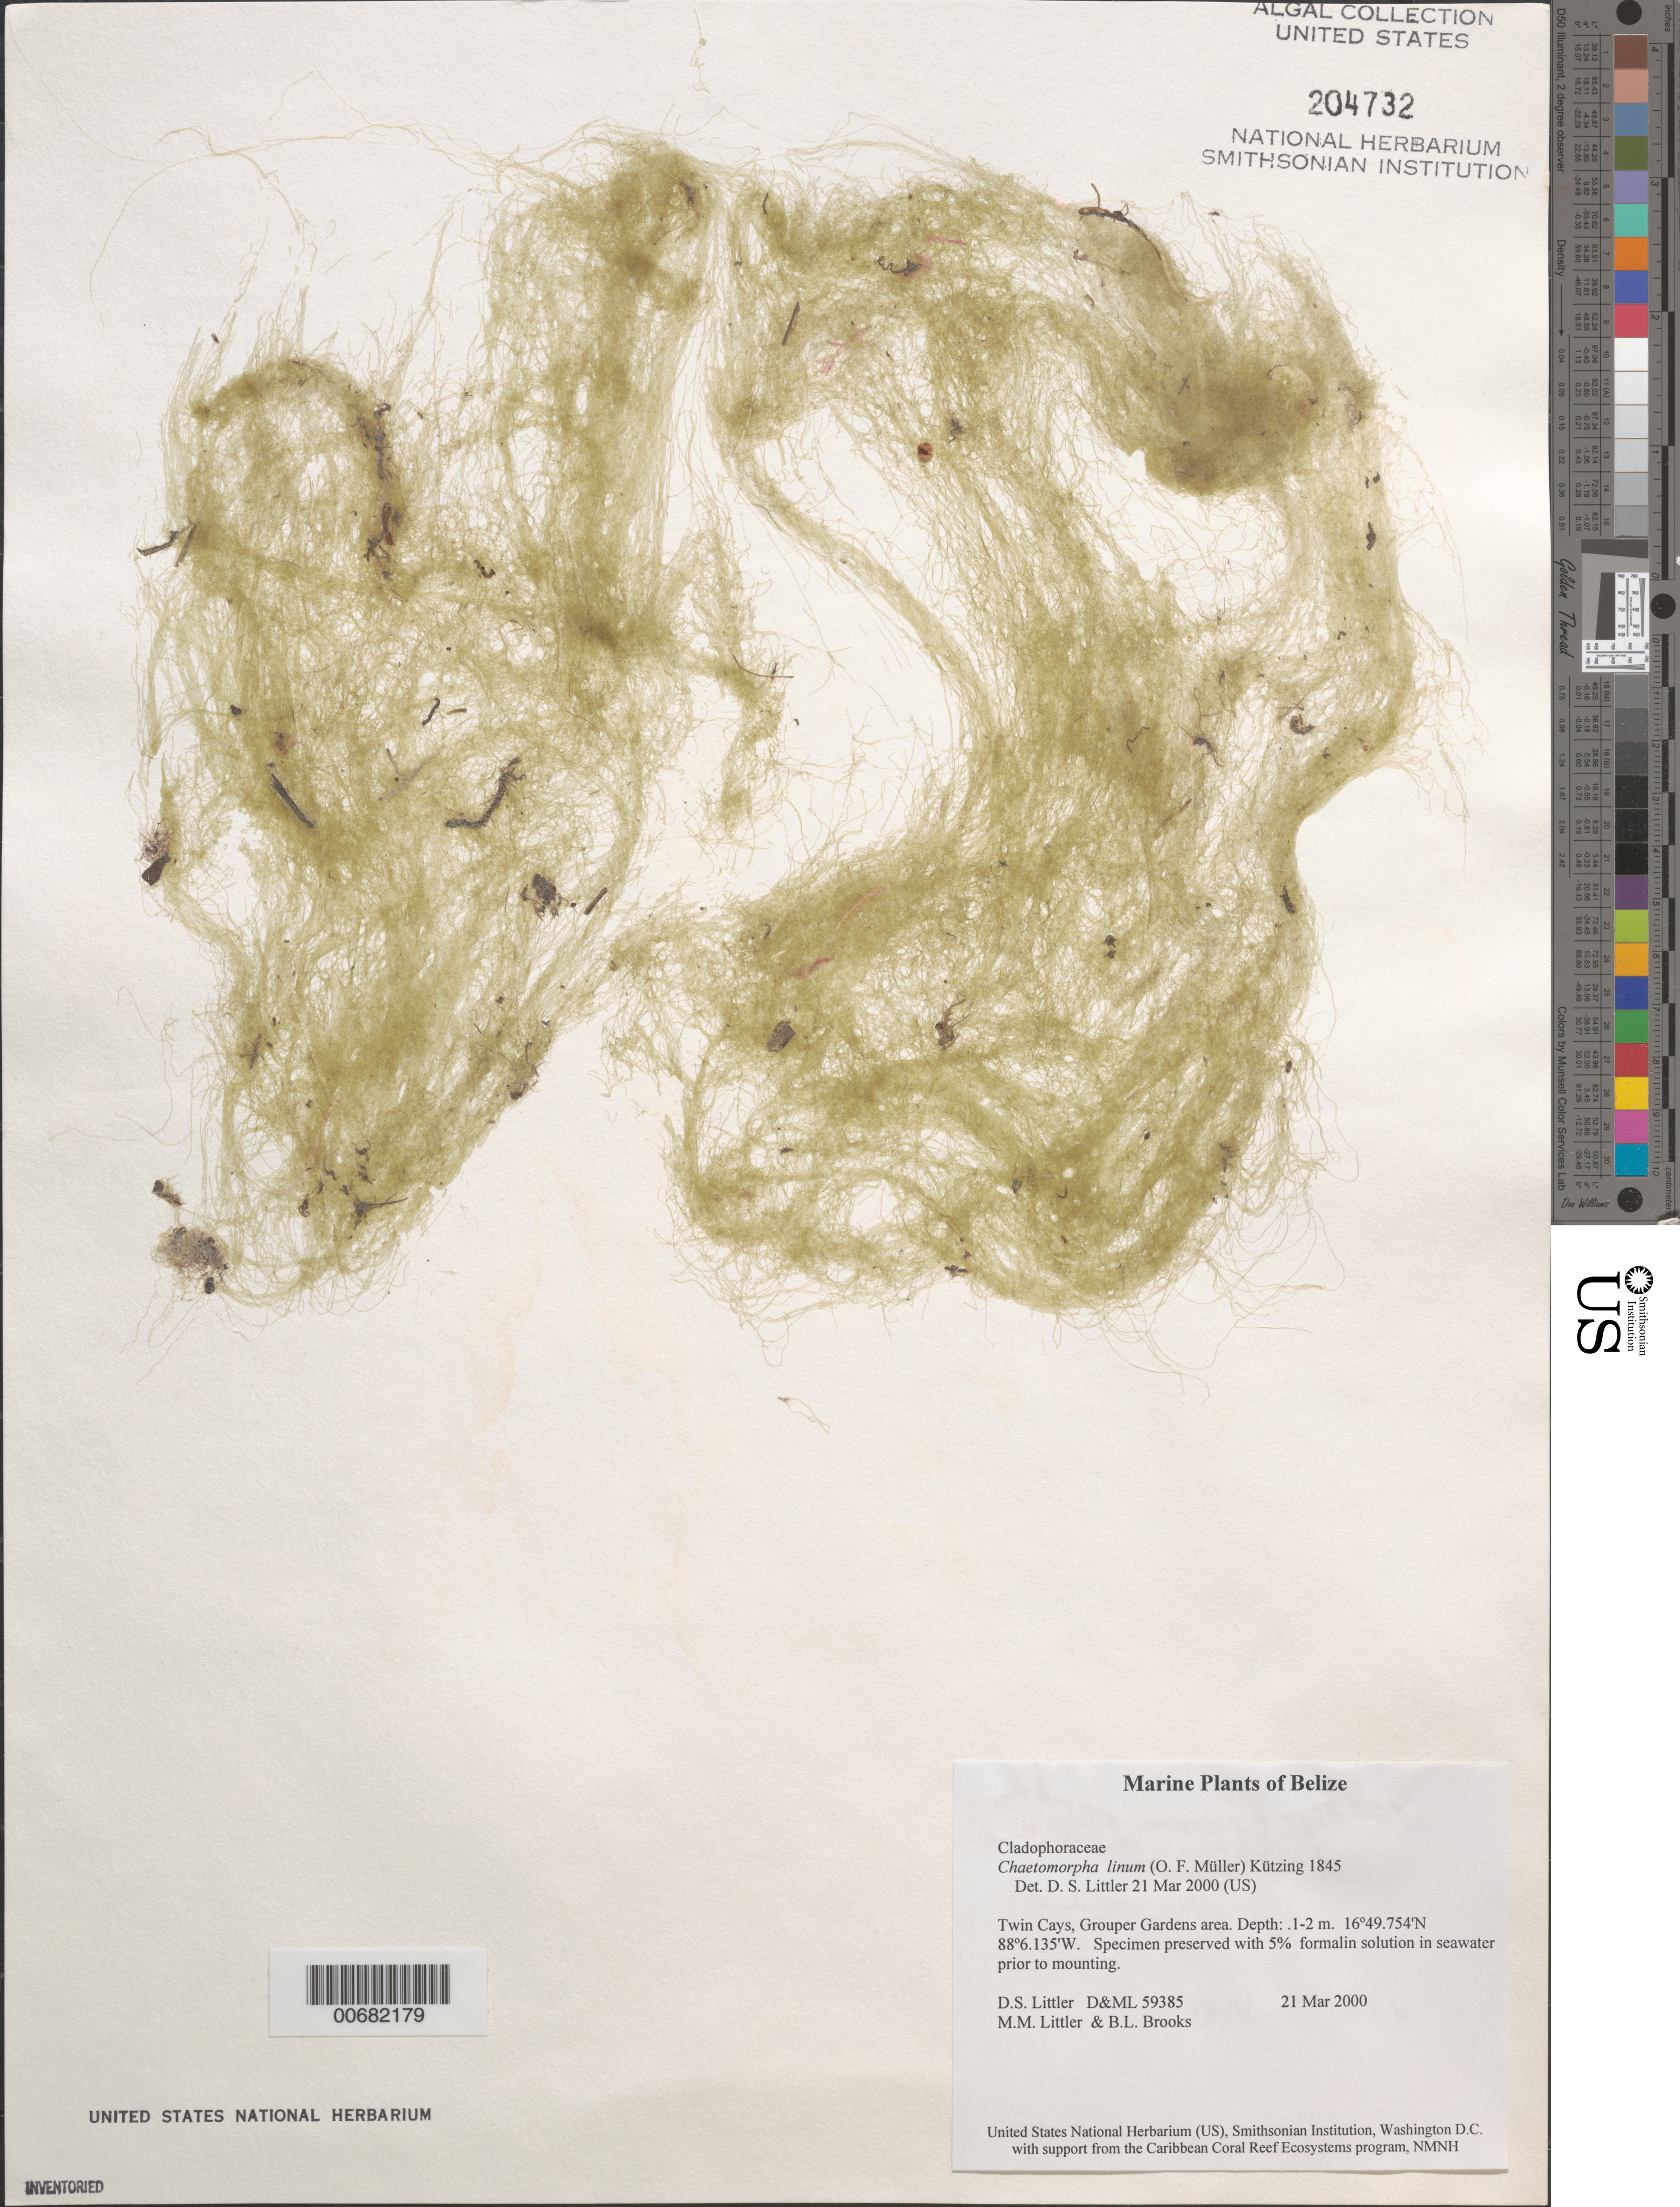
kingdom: Plantae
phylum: Chlorophyta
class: Ulvophyceae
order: Cladophorales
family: Cladophoraceae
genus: Chaetomorpha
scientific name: Chaetomorpha linum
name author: (O.F. Muell.) Kütz.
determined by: Littler, D. S.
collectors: D. S. Littler, M. M. Littler & B. Brooks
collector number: D&ML 59385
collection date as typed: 21 Mar 2000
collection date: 2000-03-21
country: Belize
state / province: Stann Creek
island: Twin Cays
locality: Grouper Gardens area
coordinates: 16 49.754' N, 88 6.135' W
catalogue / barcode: US 204732